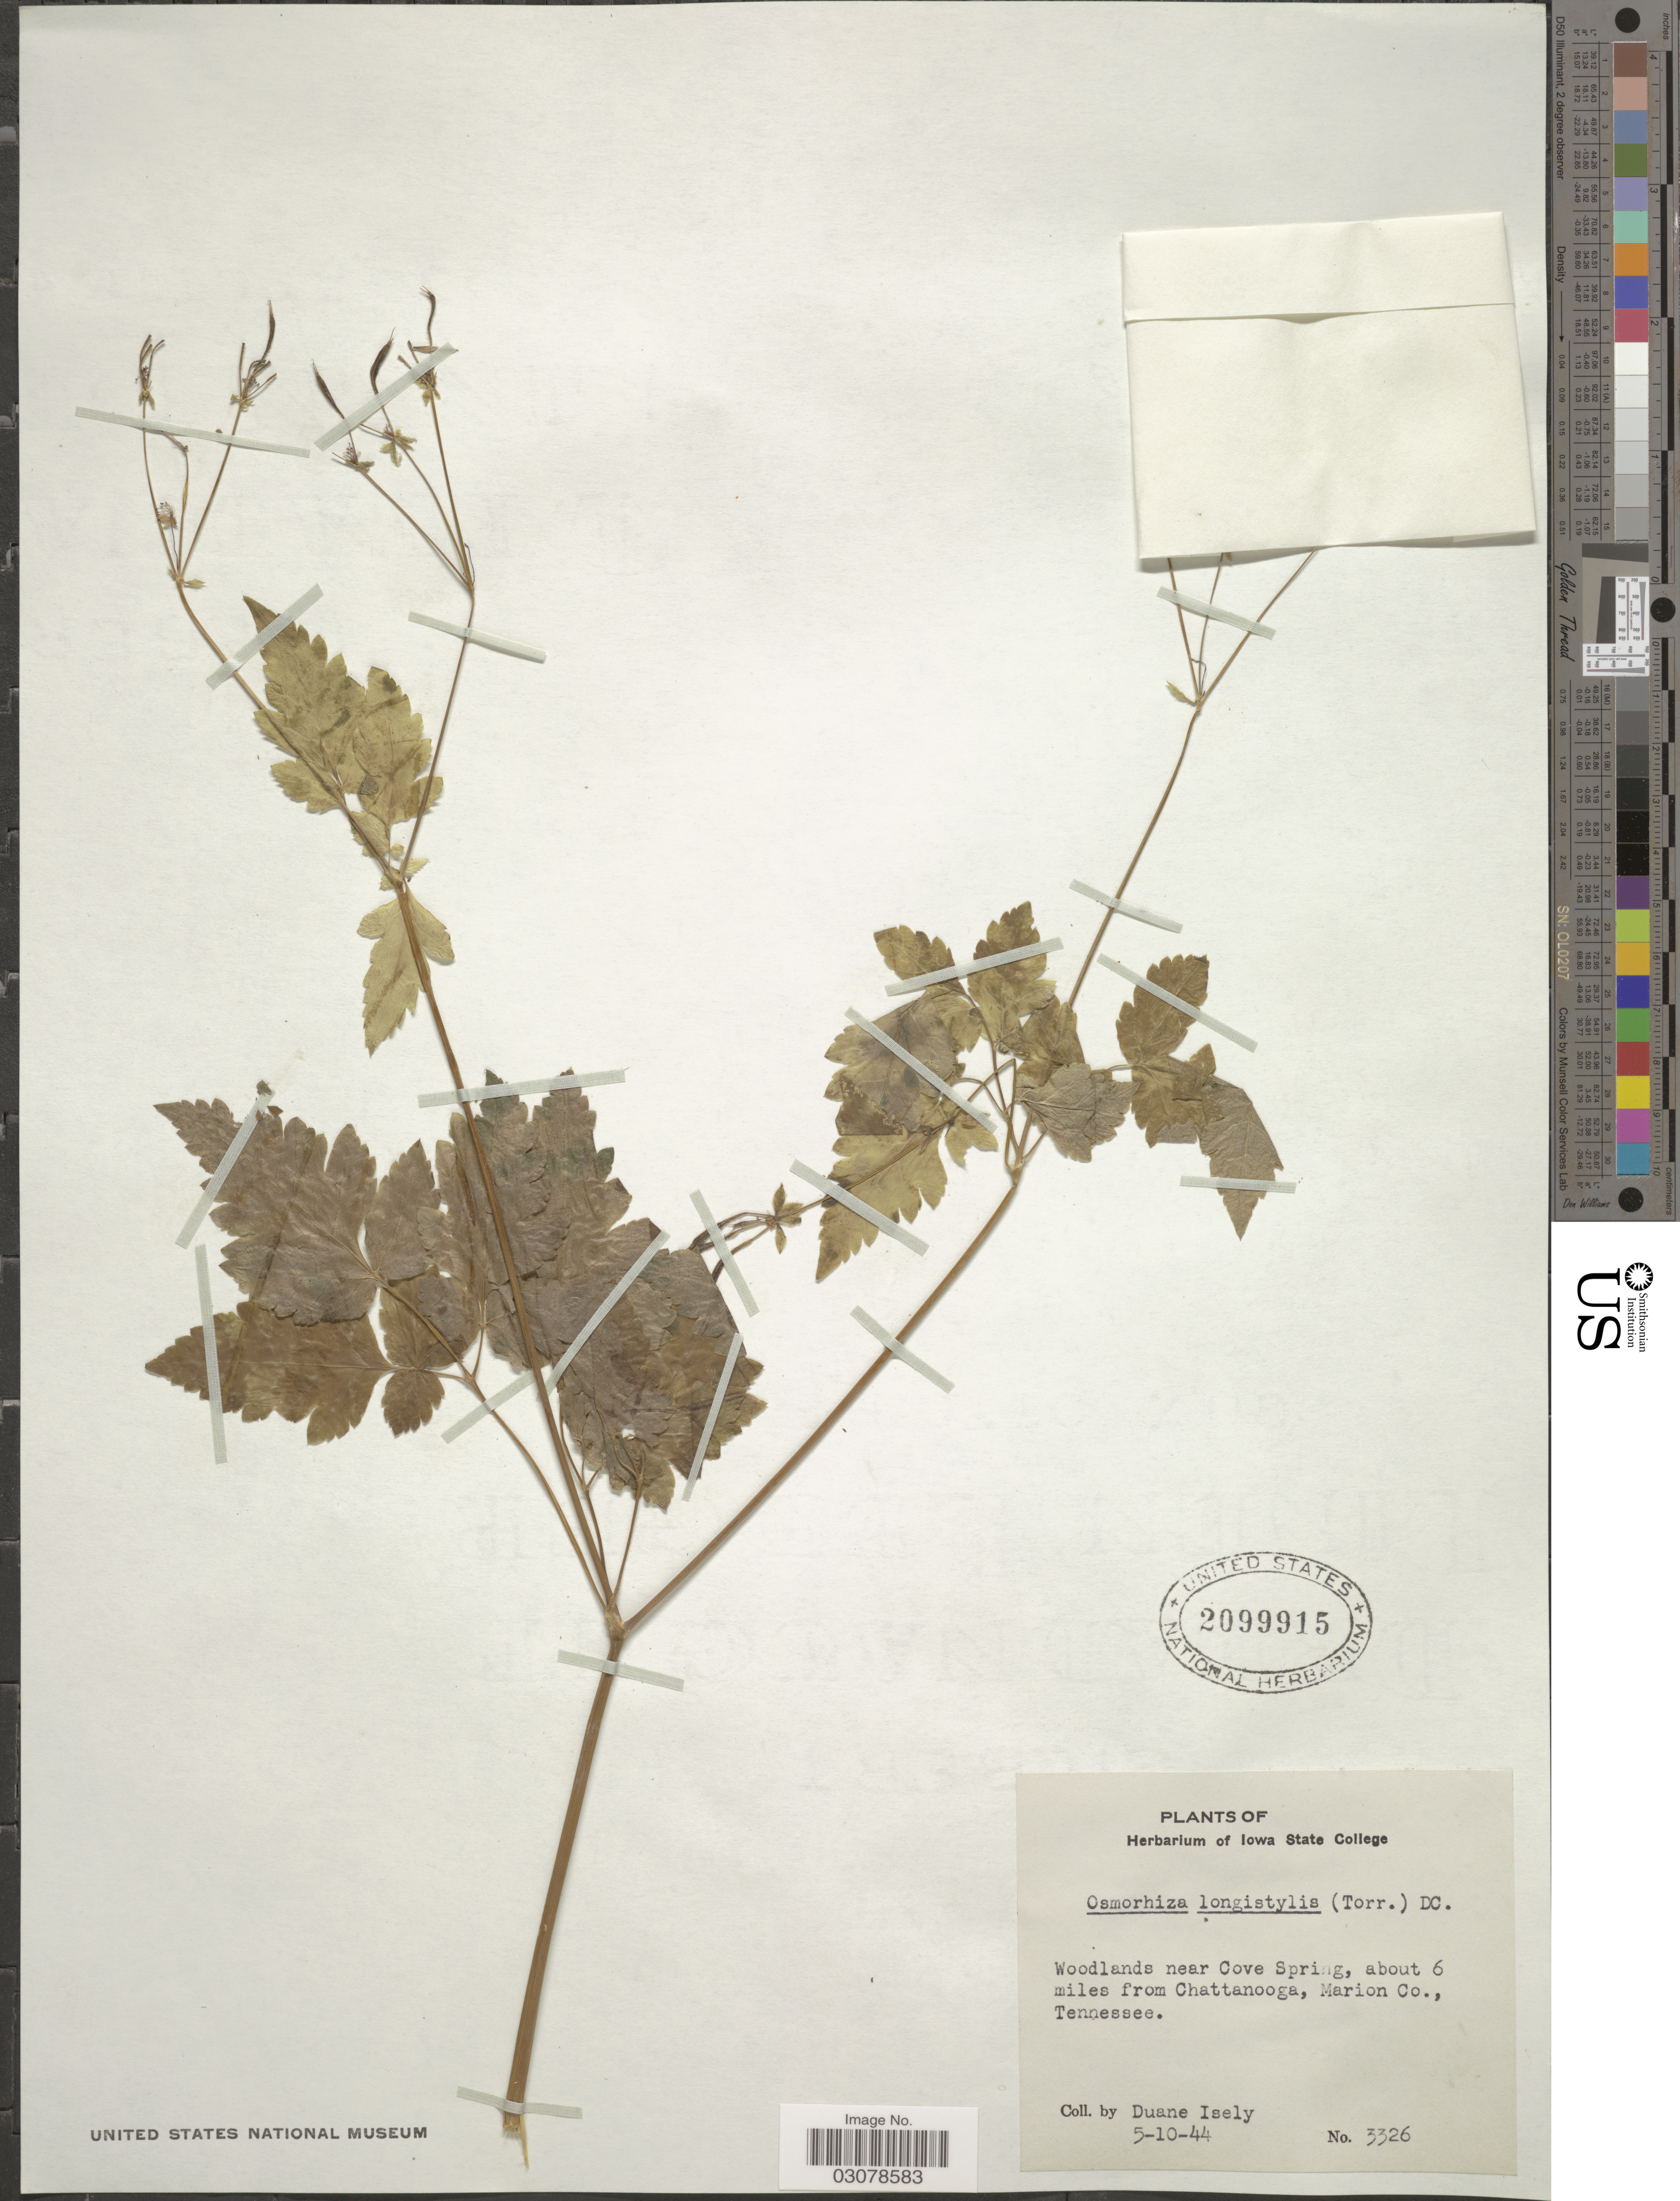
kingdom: Plantae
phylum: Tracheophyta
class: Magnoliopsida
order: Apiales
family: Apiaceae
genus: Osmorhiza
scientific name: Osmorhiza longistylis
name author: (Torr.) DC.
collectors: D. Isely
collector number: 3326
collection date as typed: Transcribed d/m/y: 10/5/44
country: United States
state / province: Tennessee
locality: Woodlands near Cove Spring, about 6 miles from Chattanooga, Marion Co.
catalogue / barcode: US 2099915